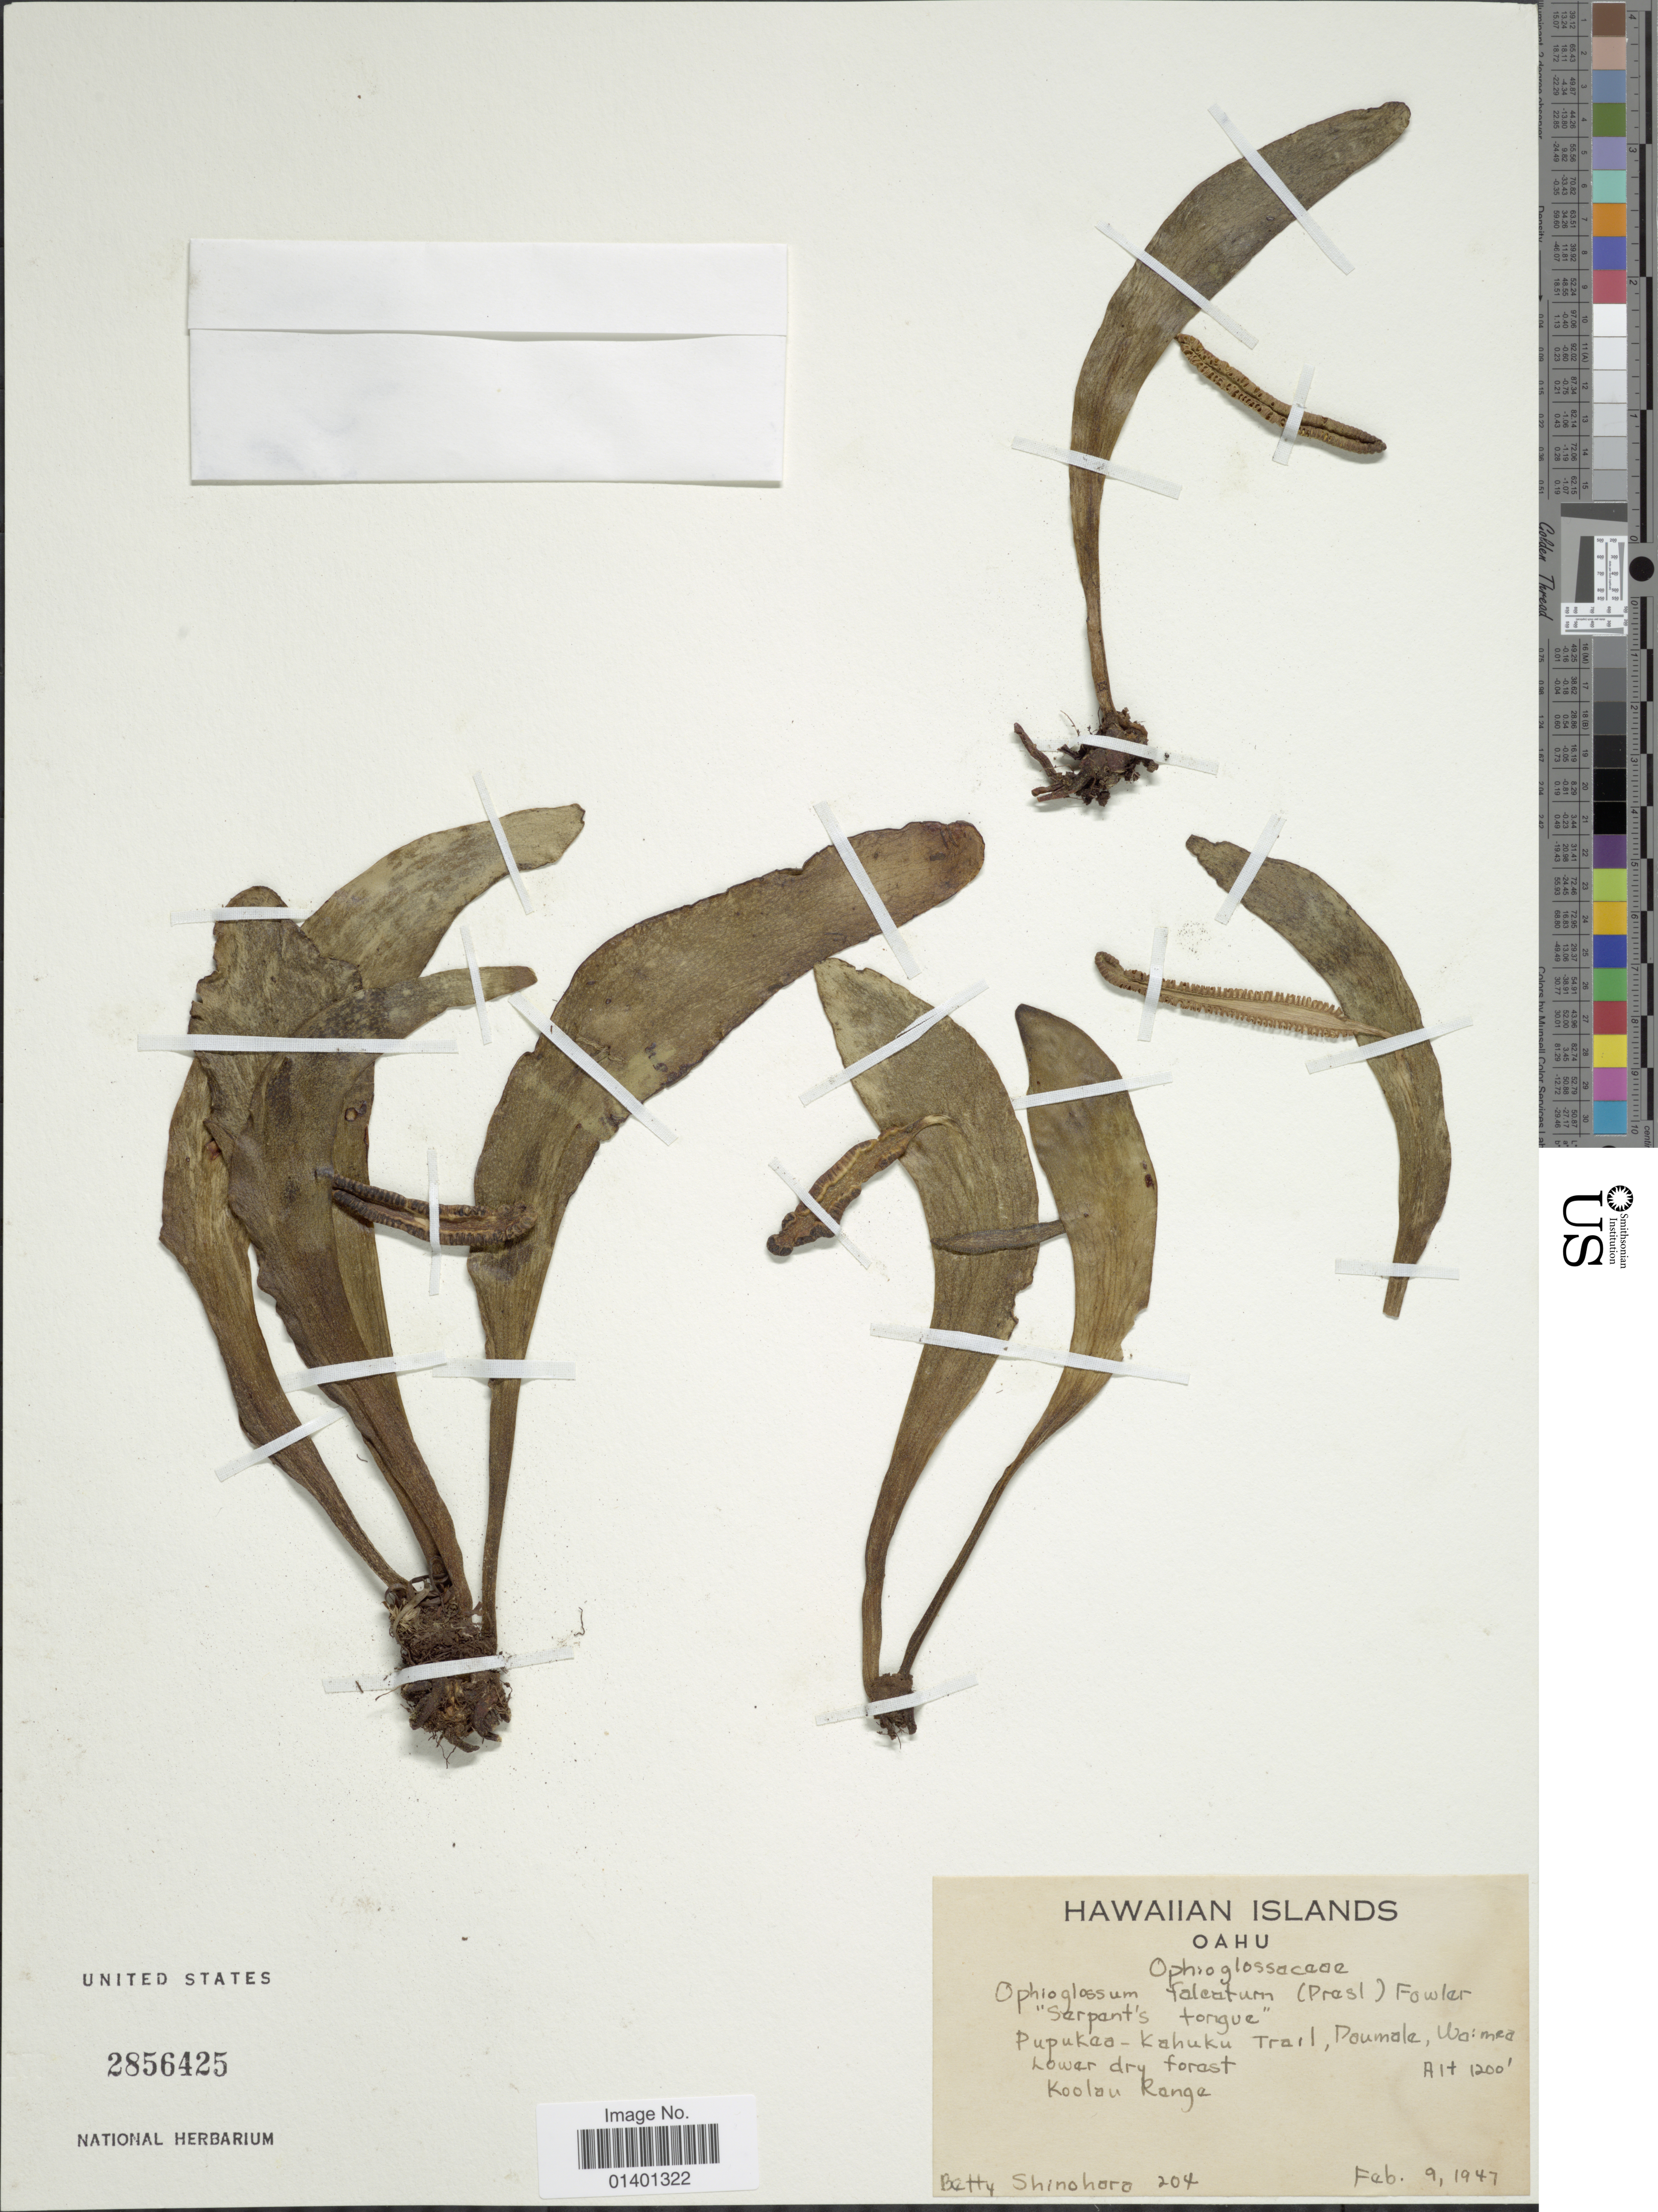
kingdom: Plantae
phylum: Tracheophyta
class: Polypodiopsida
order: Ophioglossales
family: Ophioglossaceae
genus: Ophioderma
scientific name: Ophioderma pendulum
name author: (L.) C. Presl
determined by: Wagner, W. L., (BOT), Smithsonian Institution - National Museum of Natural History (UNITED STATES)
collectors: B. Shinohara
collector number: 204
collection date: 1947-02-09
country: United States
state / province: Hawaii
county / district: Honolulu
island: Oahu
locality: Hawaiian islands, Oahua, Pupukea-Kahuku Trail, Daumale, Waimea, Koolau Range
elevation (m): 366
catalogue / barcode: US 2856425